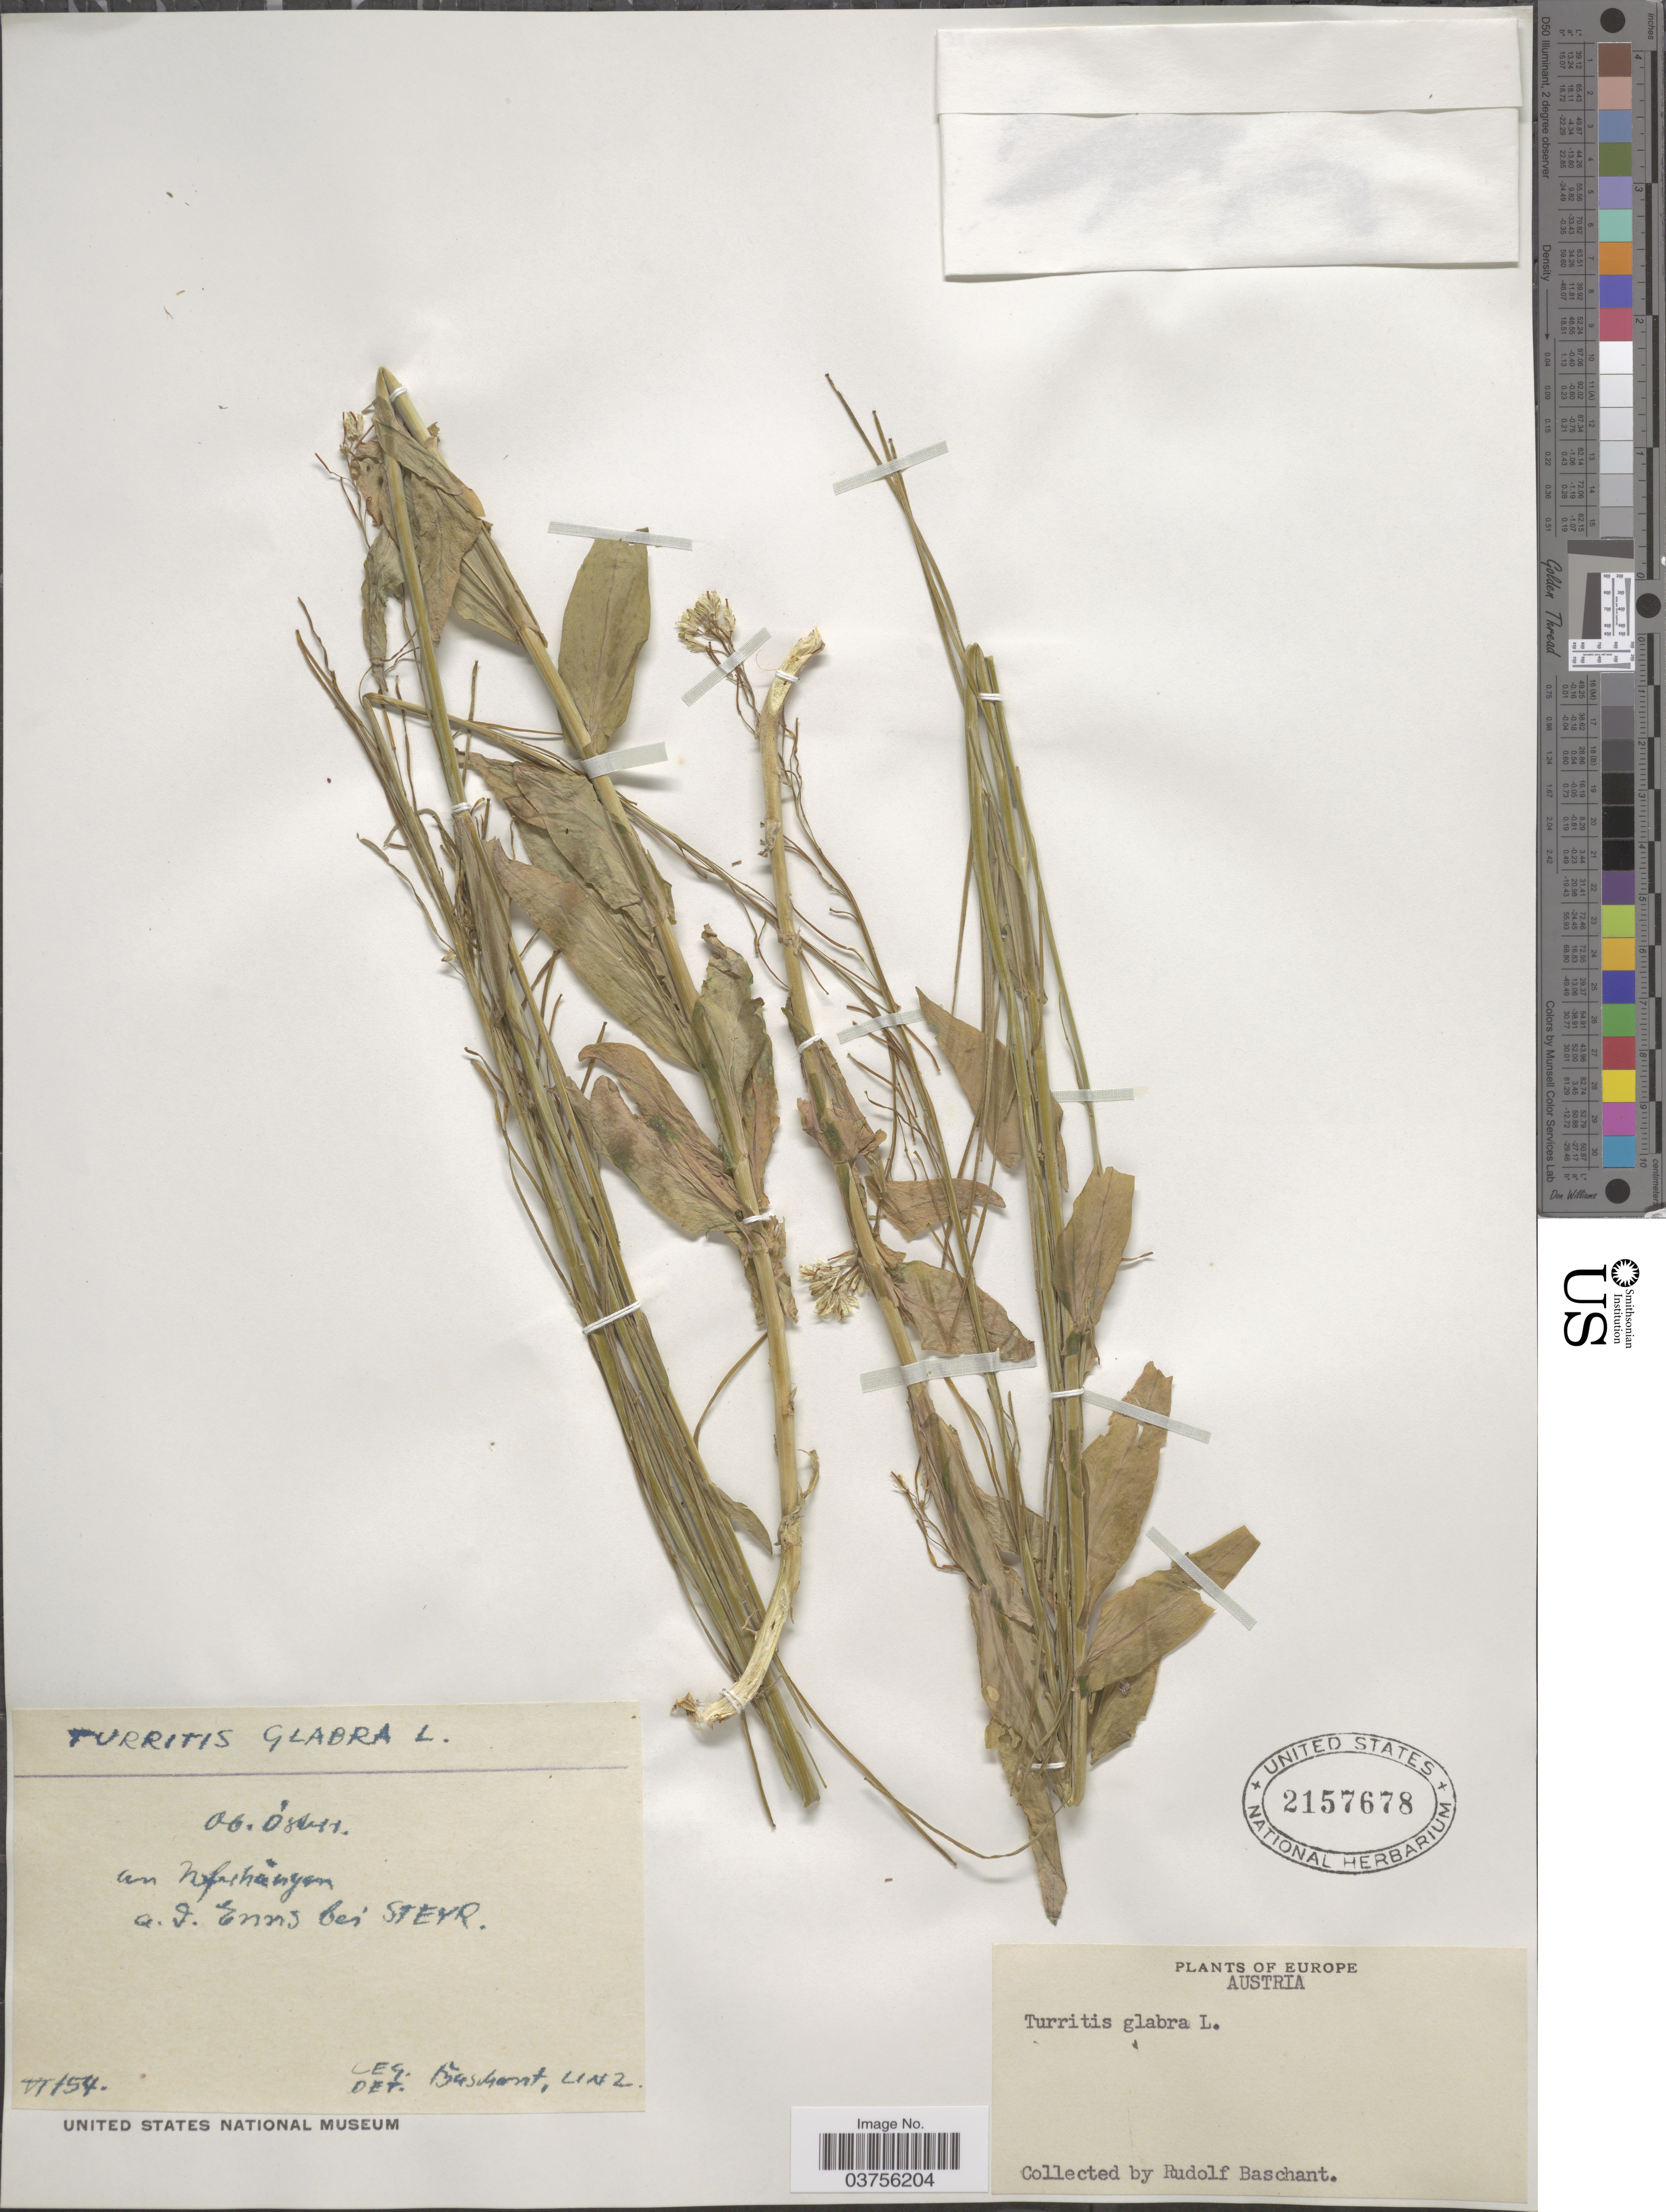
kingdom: Plantae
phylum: Tracheophyta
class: Magnoliopsida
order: Brassicales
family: Brassicaceae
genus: Turritis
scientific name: Turritis glabra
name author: L.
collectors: R. Baschant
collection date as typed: Transcribed d/m/y: /6/54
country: Austria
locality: An Nfarhángen [interpreted] a. d. Enns bei Steyr.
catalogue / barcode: US 2157678